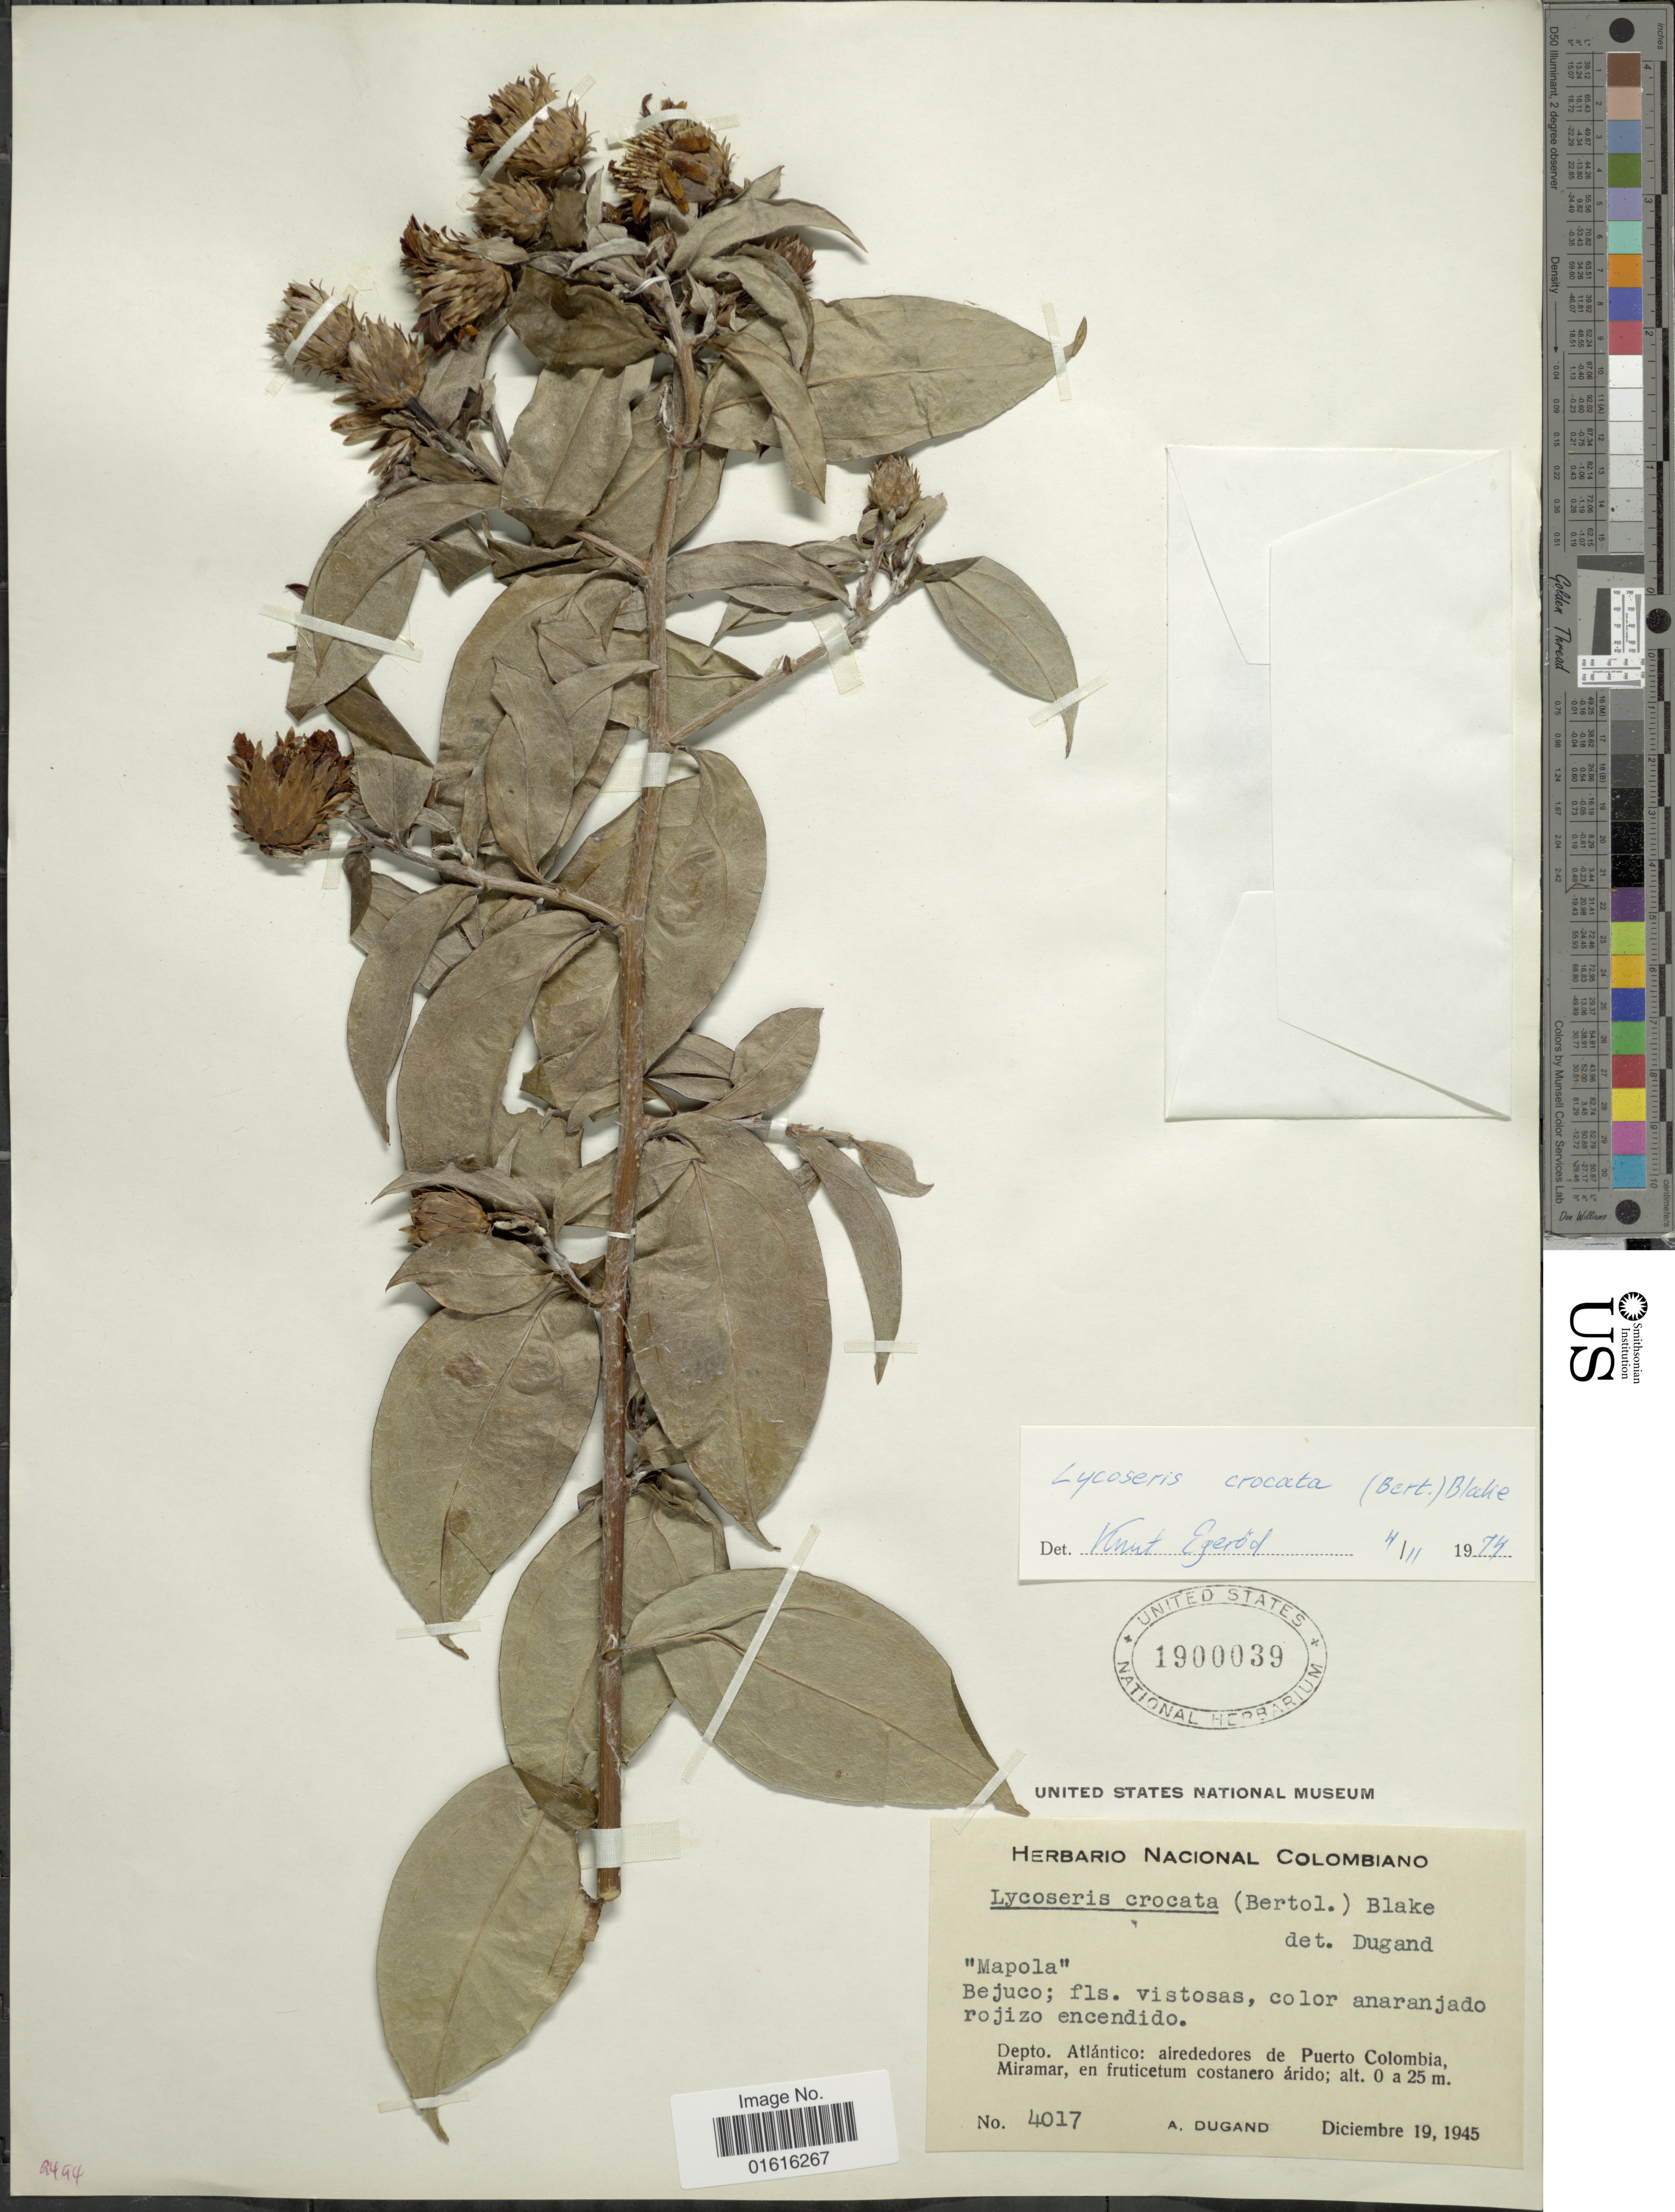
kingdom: Plantae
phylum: Tracheophyta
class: Magnoliopsida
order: Asterales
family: Asteraceae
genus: Lycoseris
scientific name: Lycoseris crocata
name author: S.F. Blake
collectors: A. Dugand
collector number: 4017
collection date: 1945-12-19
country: Colombia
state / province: Atlántico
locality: Depto. Atlántico: alrededores de Puerto Colombia, Miramar, en fruticetum costanero árido.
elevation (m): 0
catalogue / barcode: US 1900039